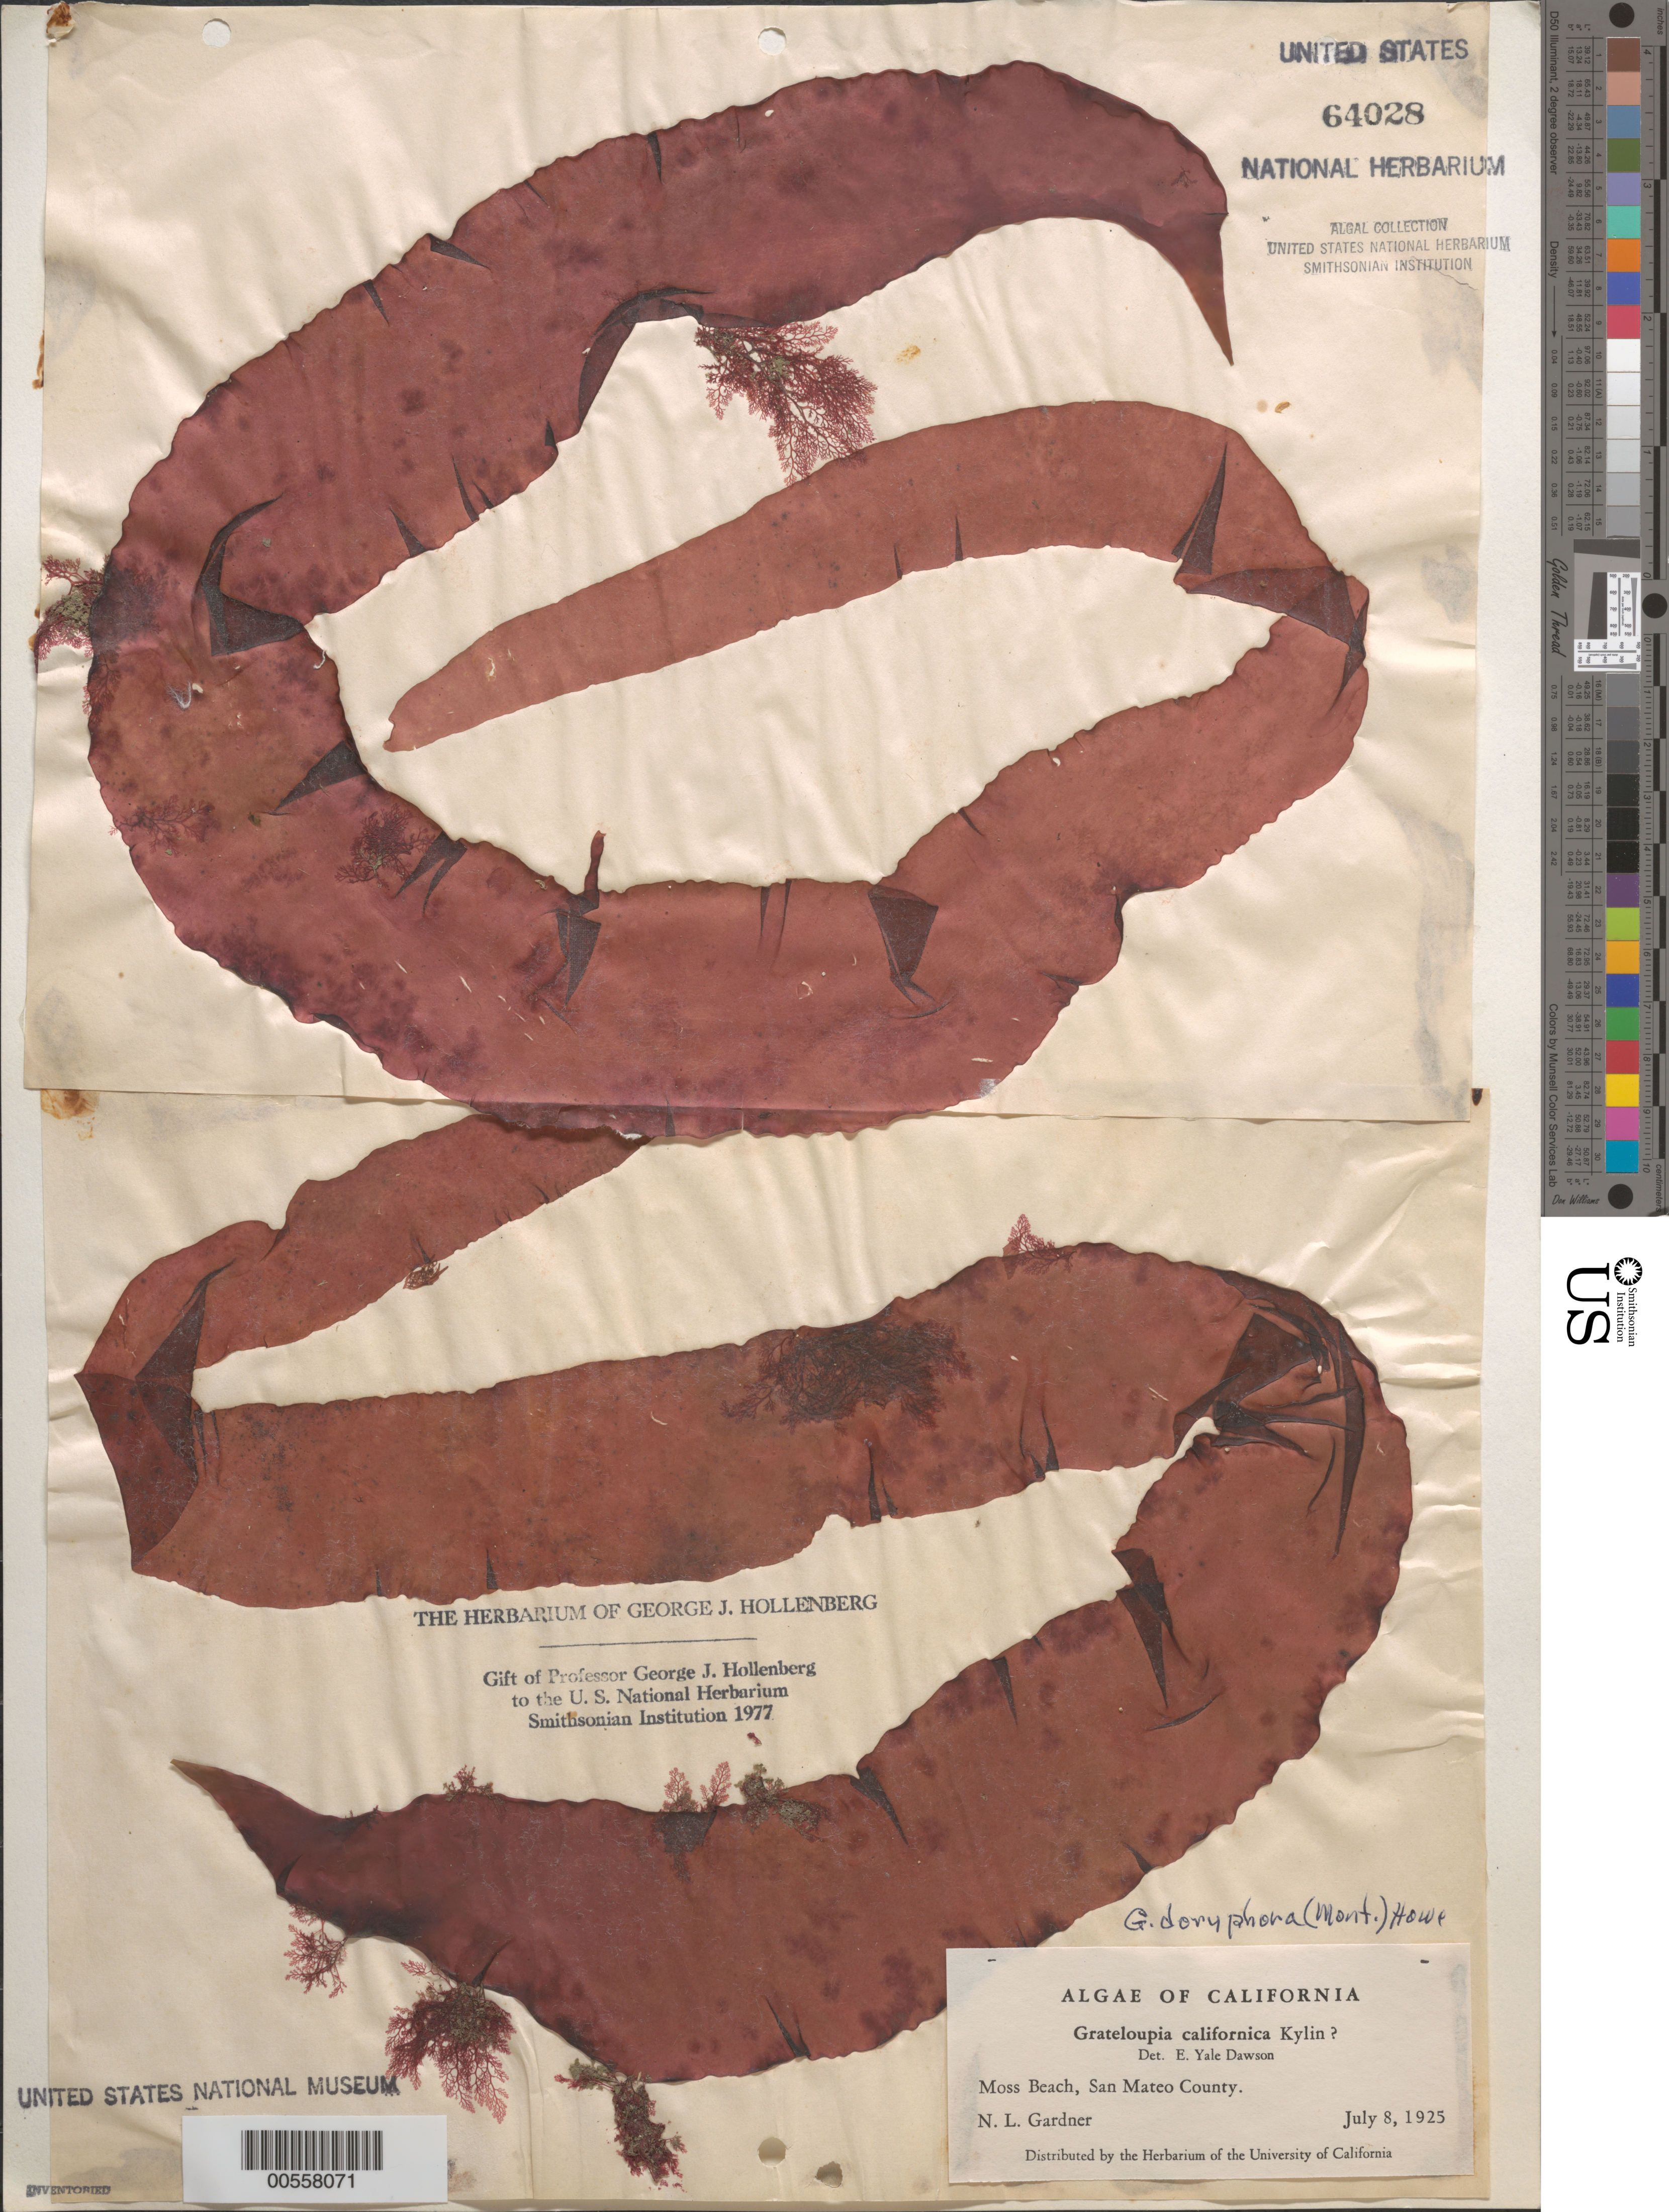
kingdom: Plantae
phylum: Rhodophyta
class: Florideophyceae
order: Halymeniales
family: Halymeniaceae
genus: Grateloupia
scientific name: Grateloupia doryphora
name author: (Mont.) Howe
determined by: Hollenberg, George J.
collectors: N. Gardner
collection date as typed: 08 Jul 1925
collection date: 1925-07-08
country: United States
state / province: California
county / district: San Mateo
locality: Moss Beach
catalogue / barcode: US 64028